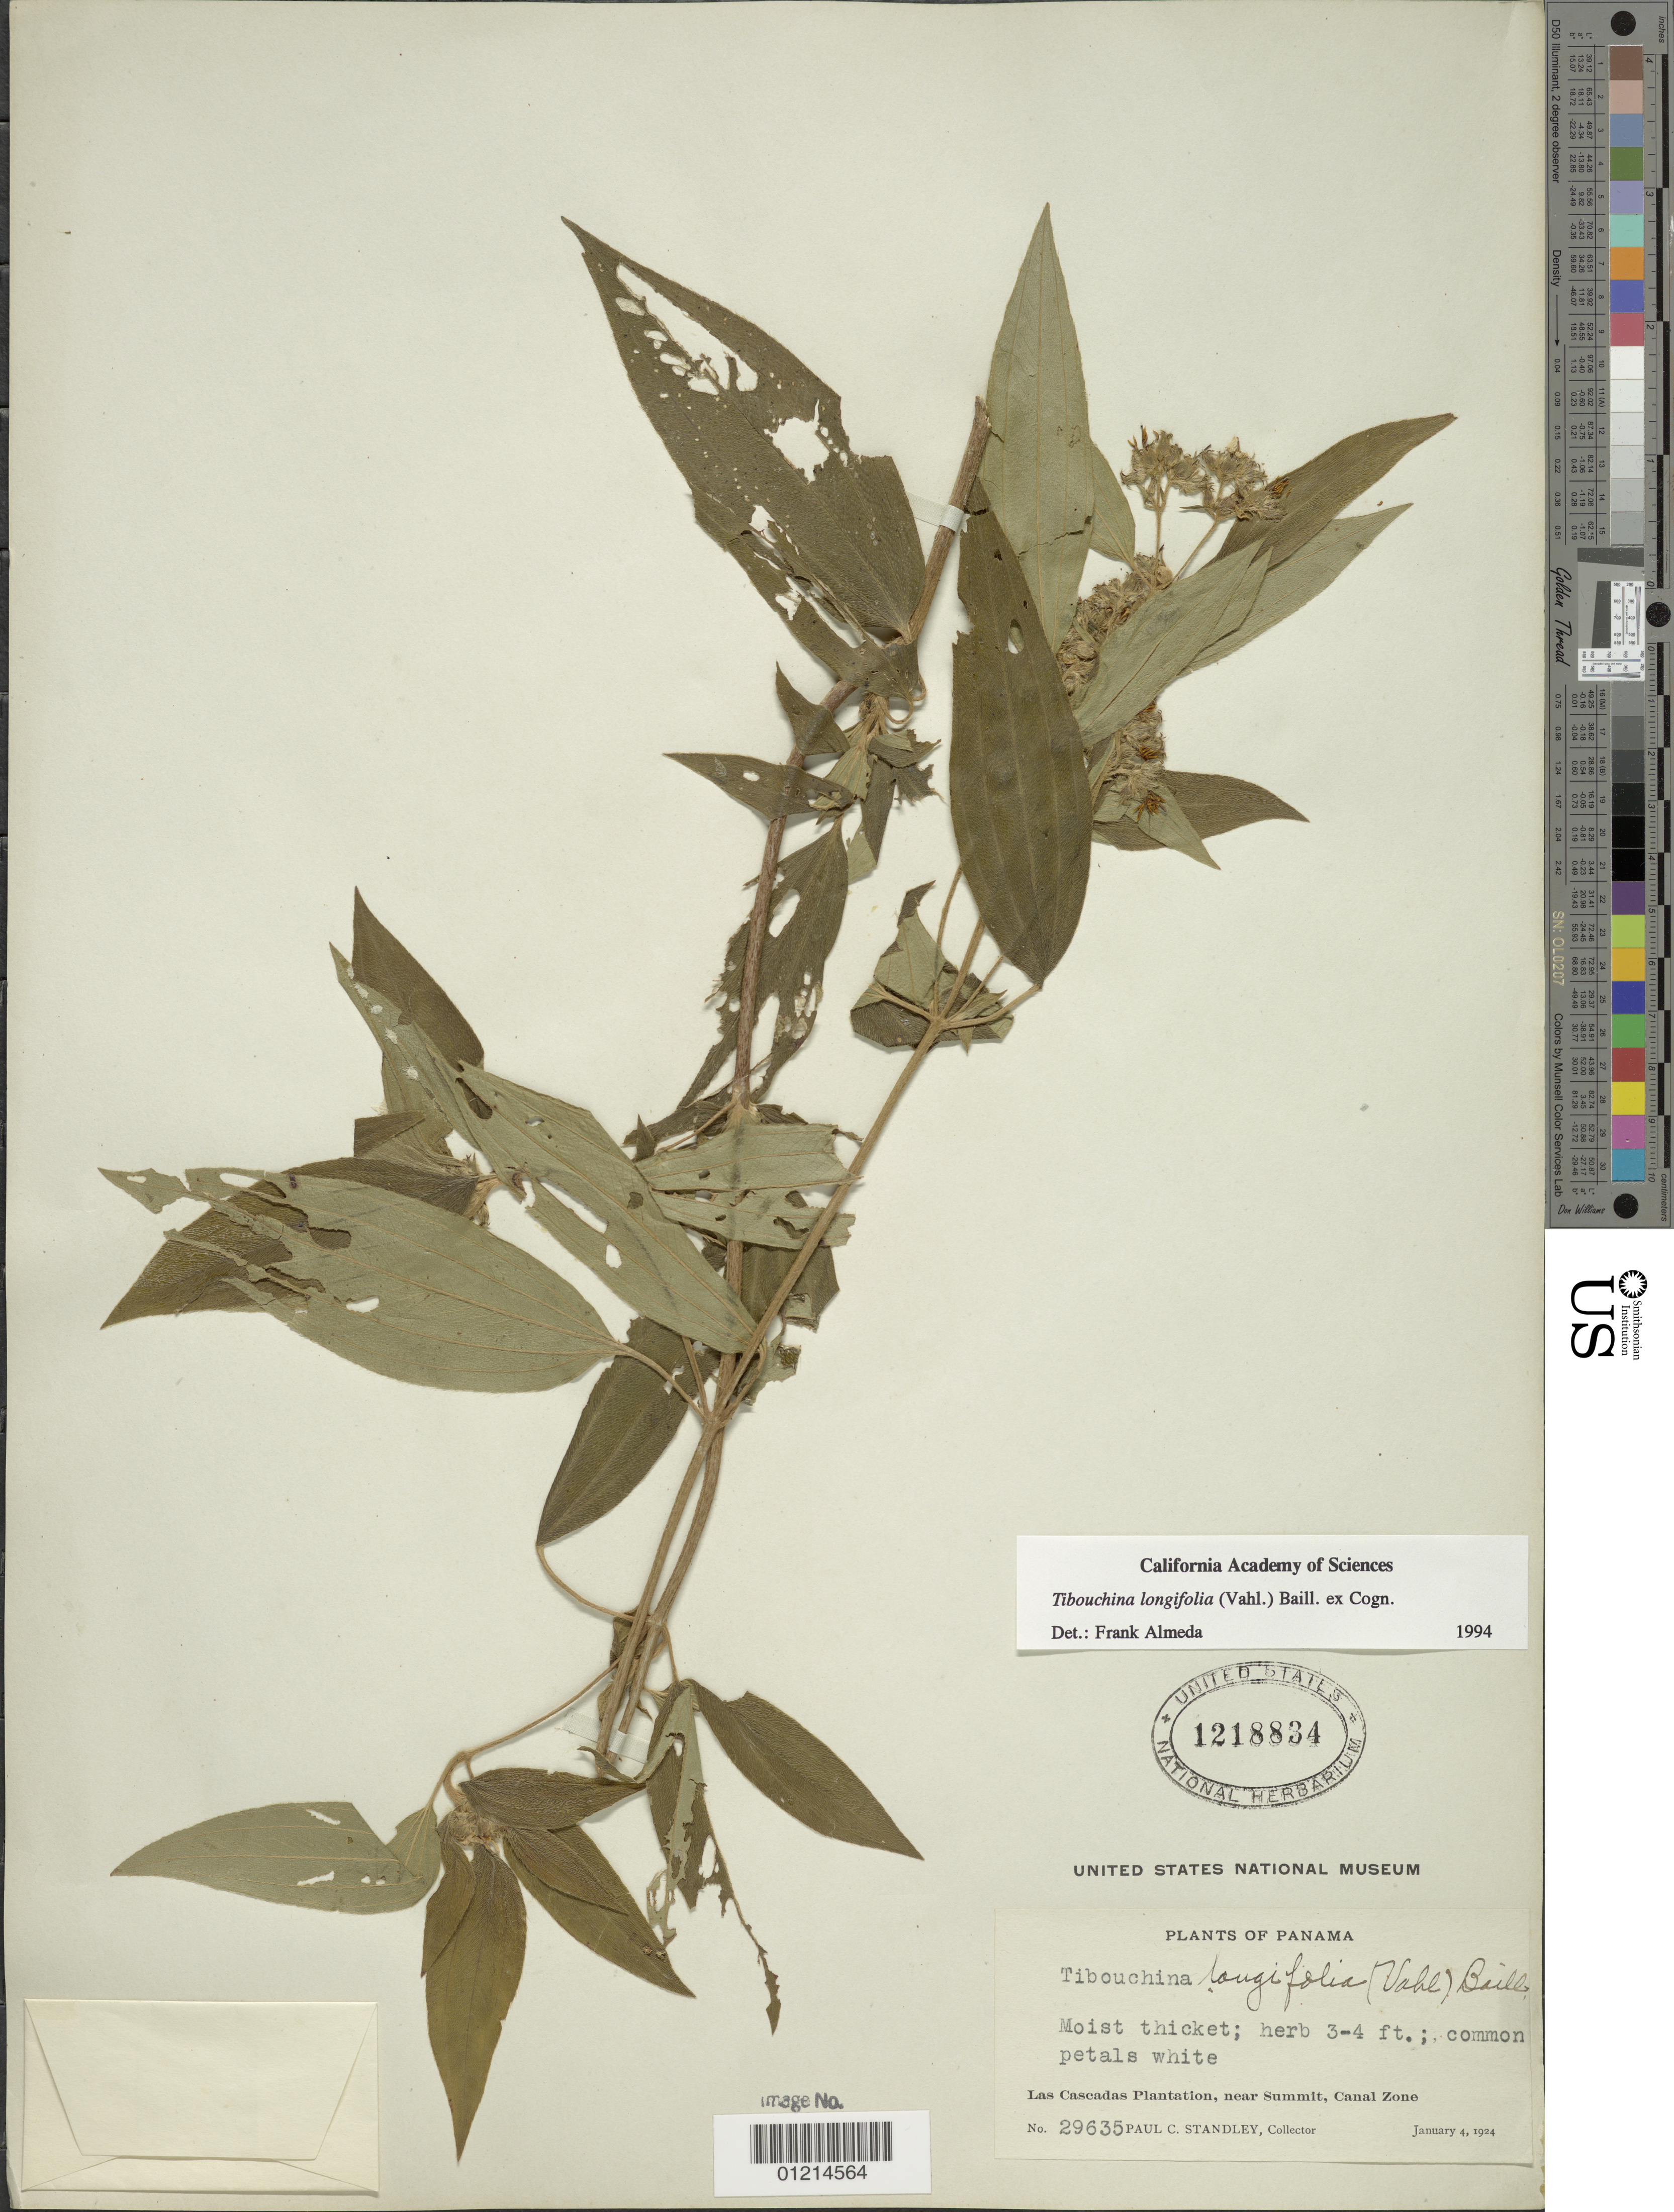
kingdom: Plantae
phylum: Tracheophyta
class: Magnoliopsida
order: Myrtales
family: Melastomataceae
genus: Chaetogastra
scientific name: Chaetogastra longifolia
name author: (Vahl) DC.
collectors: P. C. Standley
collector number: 29635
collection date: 1924-01-04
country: Panama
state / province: Panamá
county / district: Canal Zone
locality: Las Cascadas Plantation, near Summit.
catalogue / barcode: US 1218834